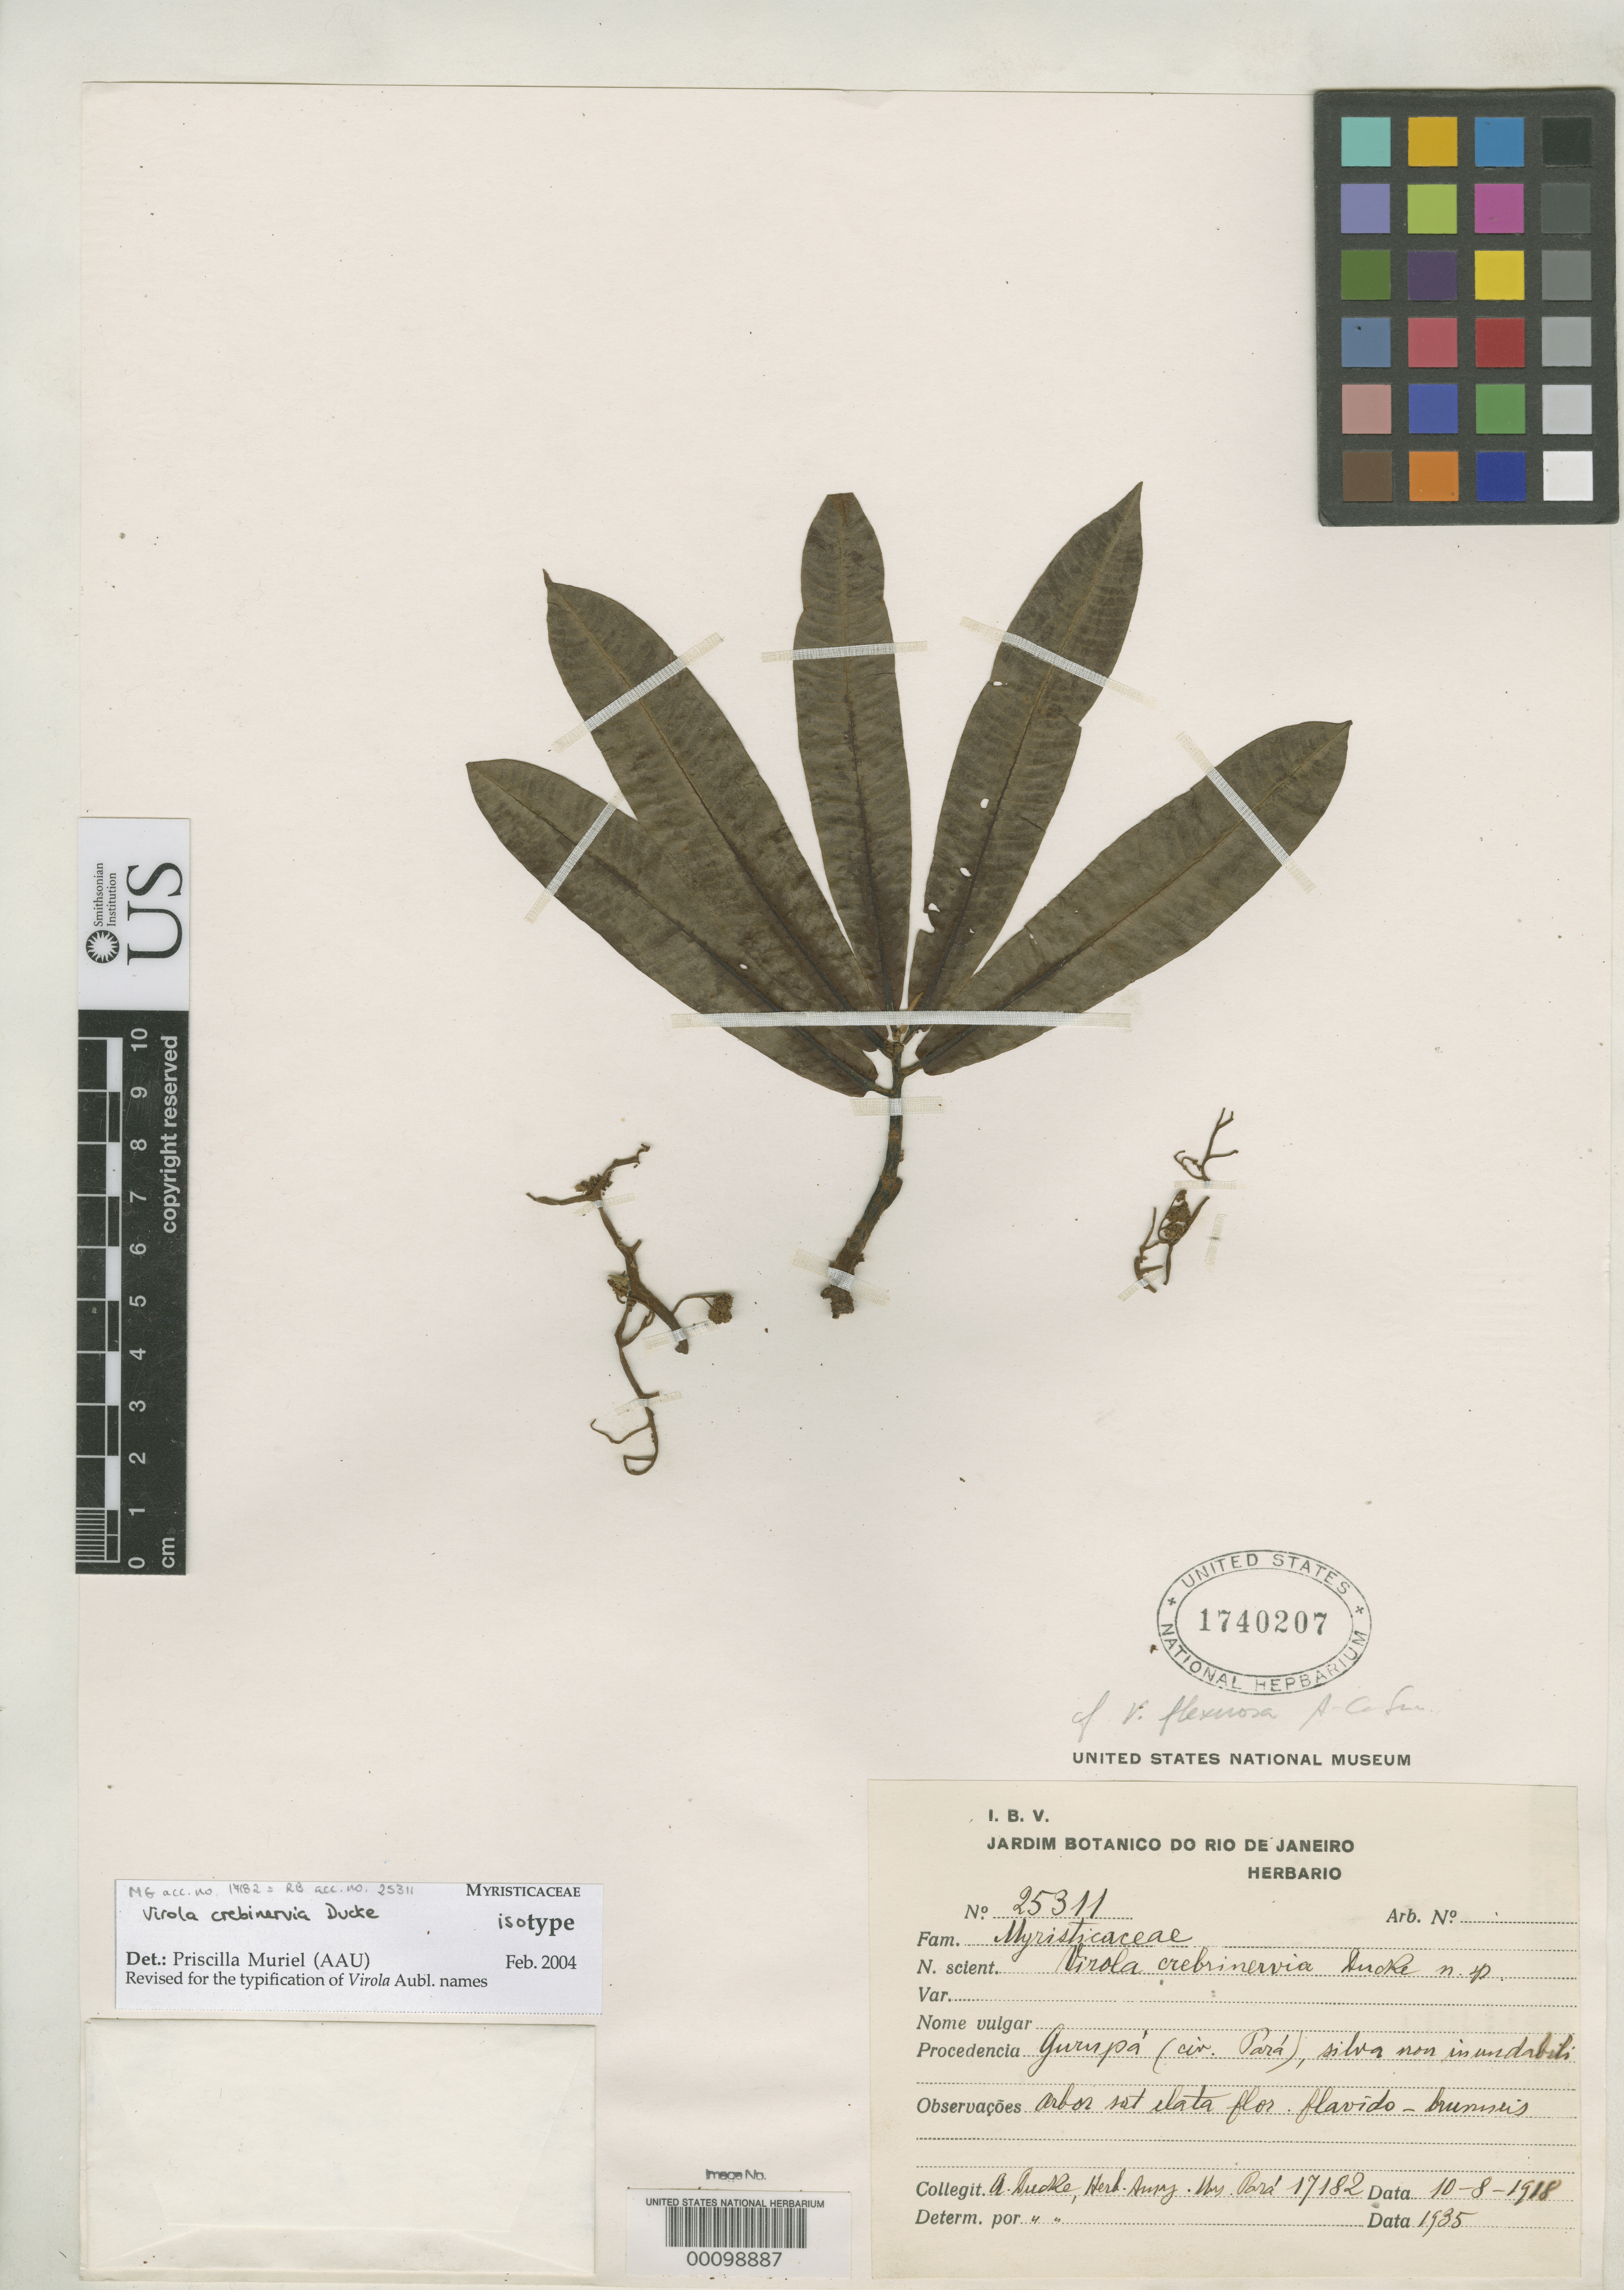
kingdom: Plantae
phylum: Tracheophyta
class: Magnoliopsida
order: Magnoliales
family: Myristicaceae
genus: Virola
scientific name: Virola crebrinervia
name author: Ducke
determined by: Muriel M., P., AAU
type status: Isotype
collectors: A. Ducke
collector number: Herb. Mus. Paraensis 17182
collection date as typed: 10 Aug 1918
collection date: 1918-08-10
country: Brazil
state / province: Pará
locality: Gurupá (civ. Pará).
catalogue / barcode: US 1740207